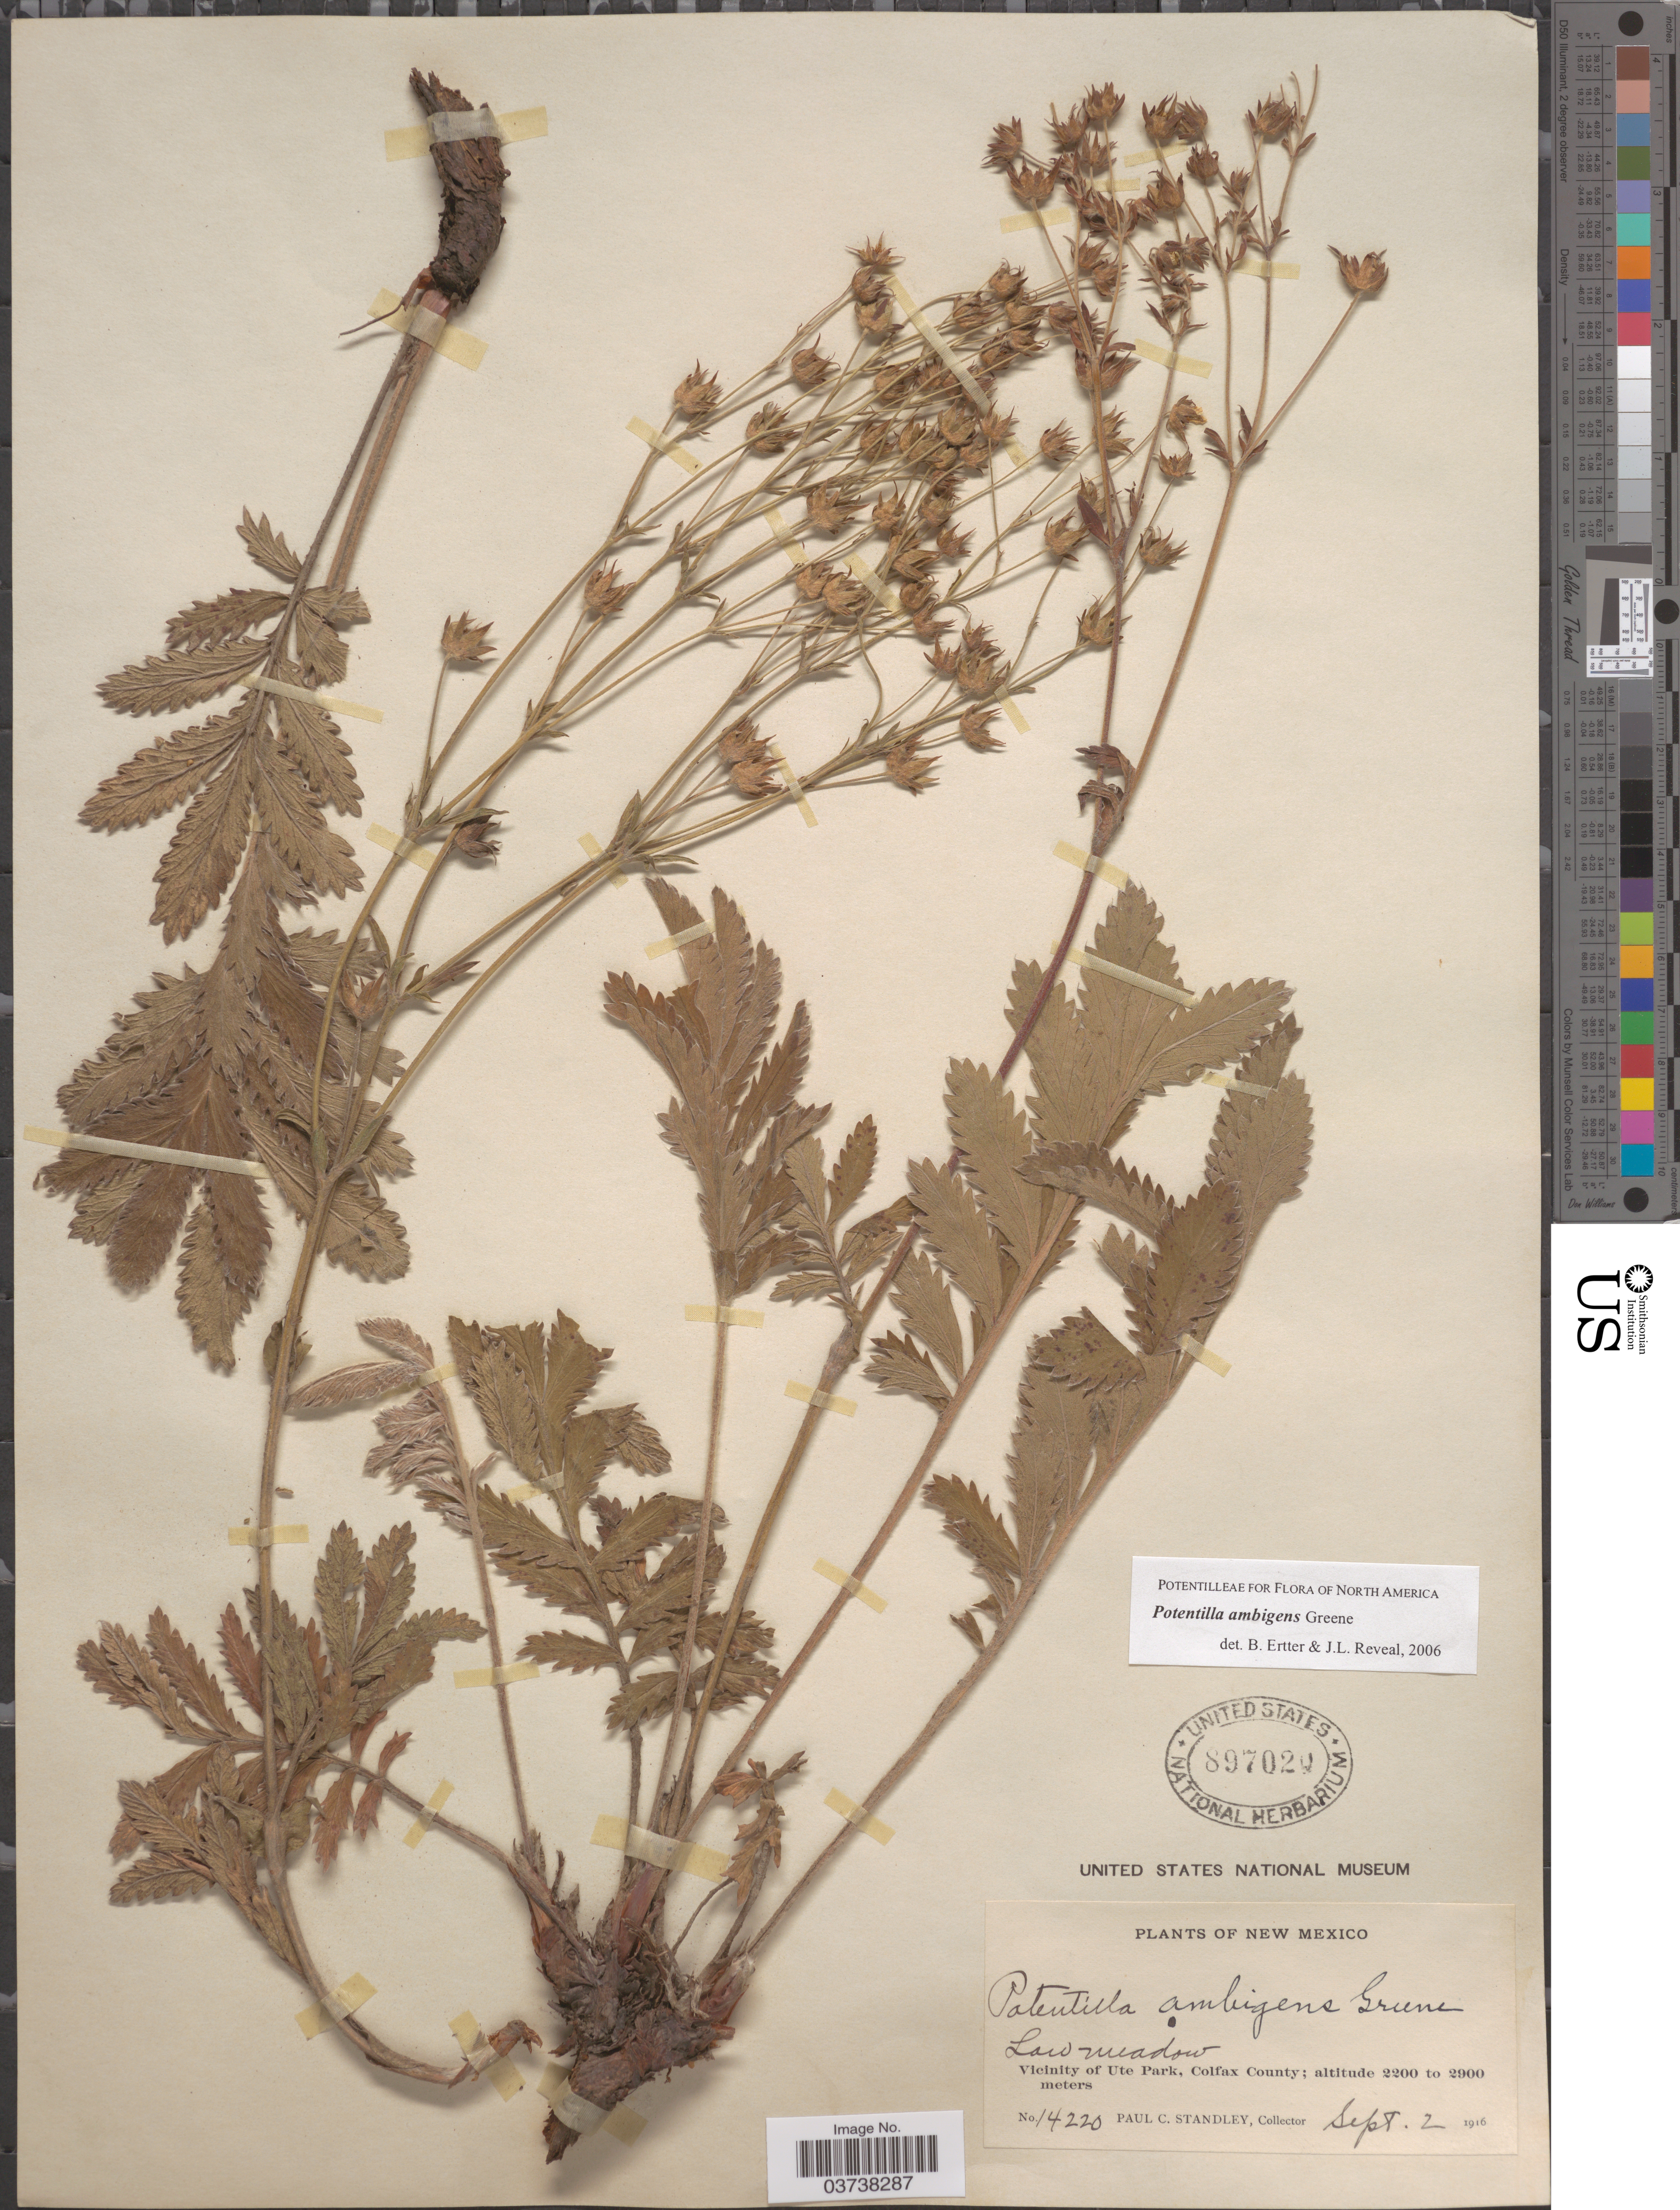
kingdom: Plantae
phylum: Tracheophyta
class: Magnoliopsida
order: Rosales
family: Rosaceae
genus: Potentilla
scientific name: Potentilla ambigens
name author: Greene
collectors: P. C. Standley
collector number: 14220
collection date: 1916-09-02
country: United States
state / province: New Mexico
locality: Vicinity of Ute Park, Colfax County.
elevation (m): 2200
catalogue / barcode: US 897020